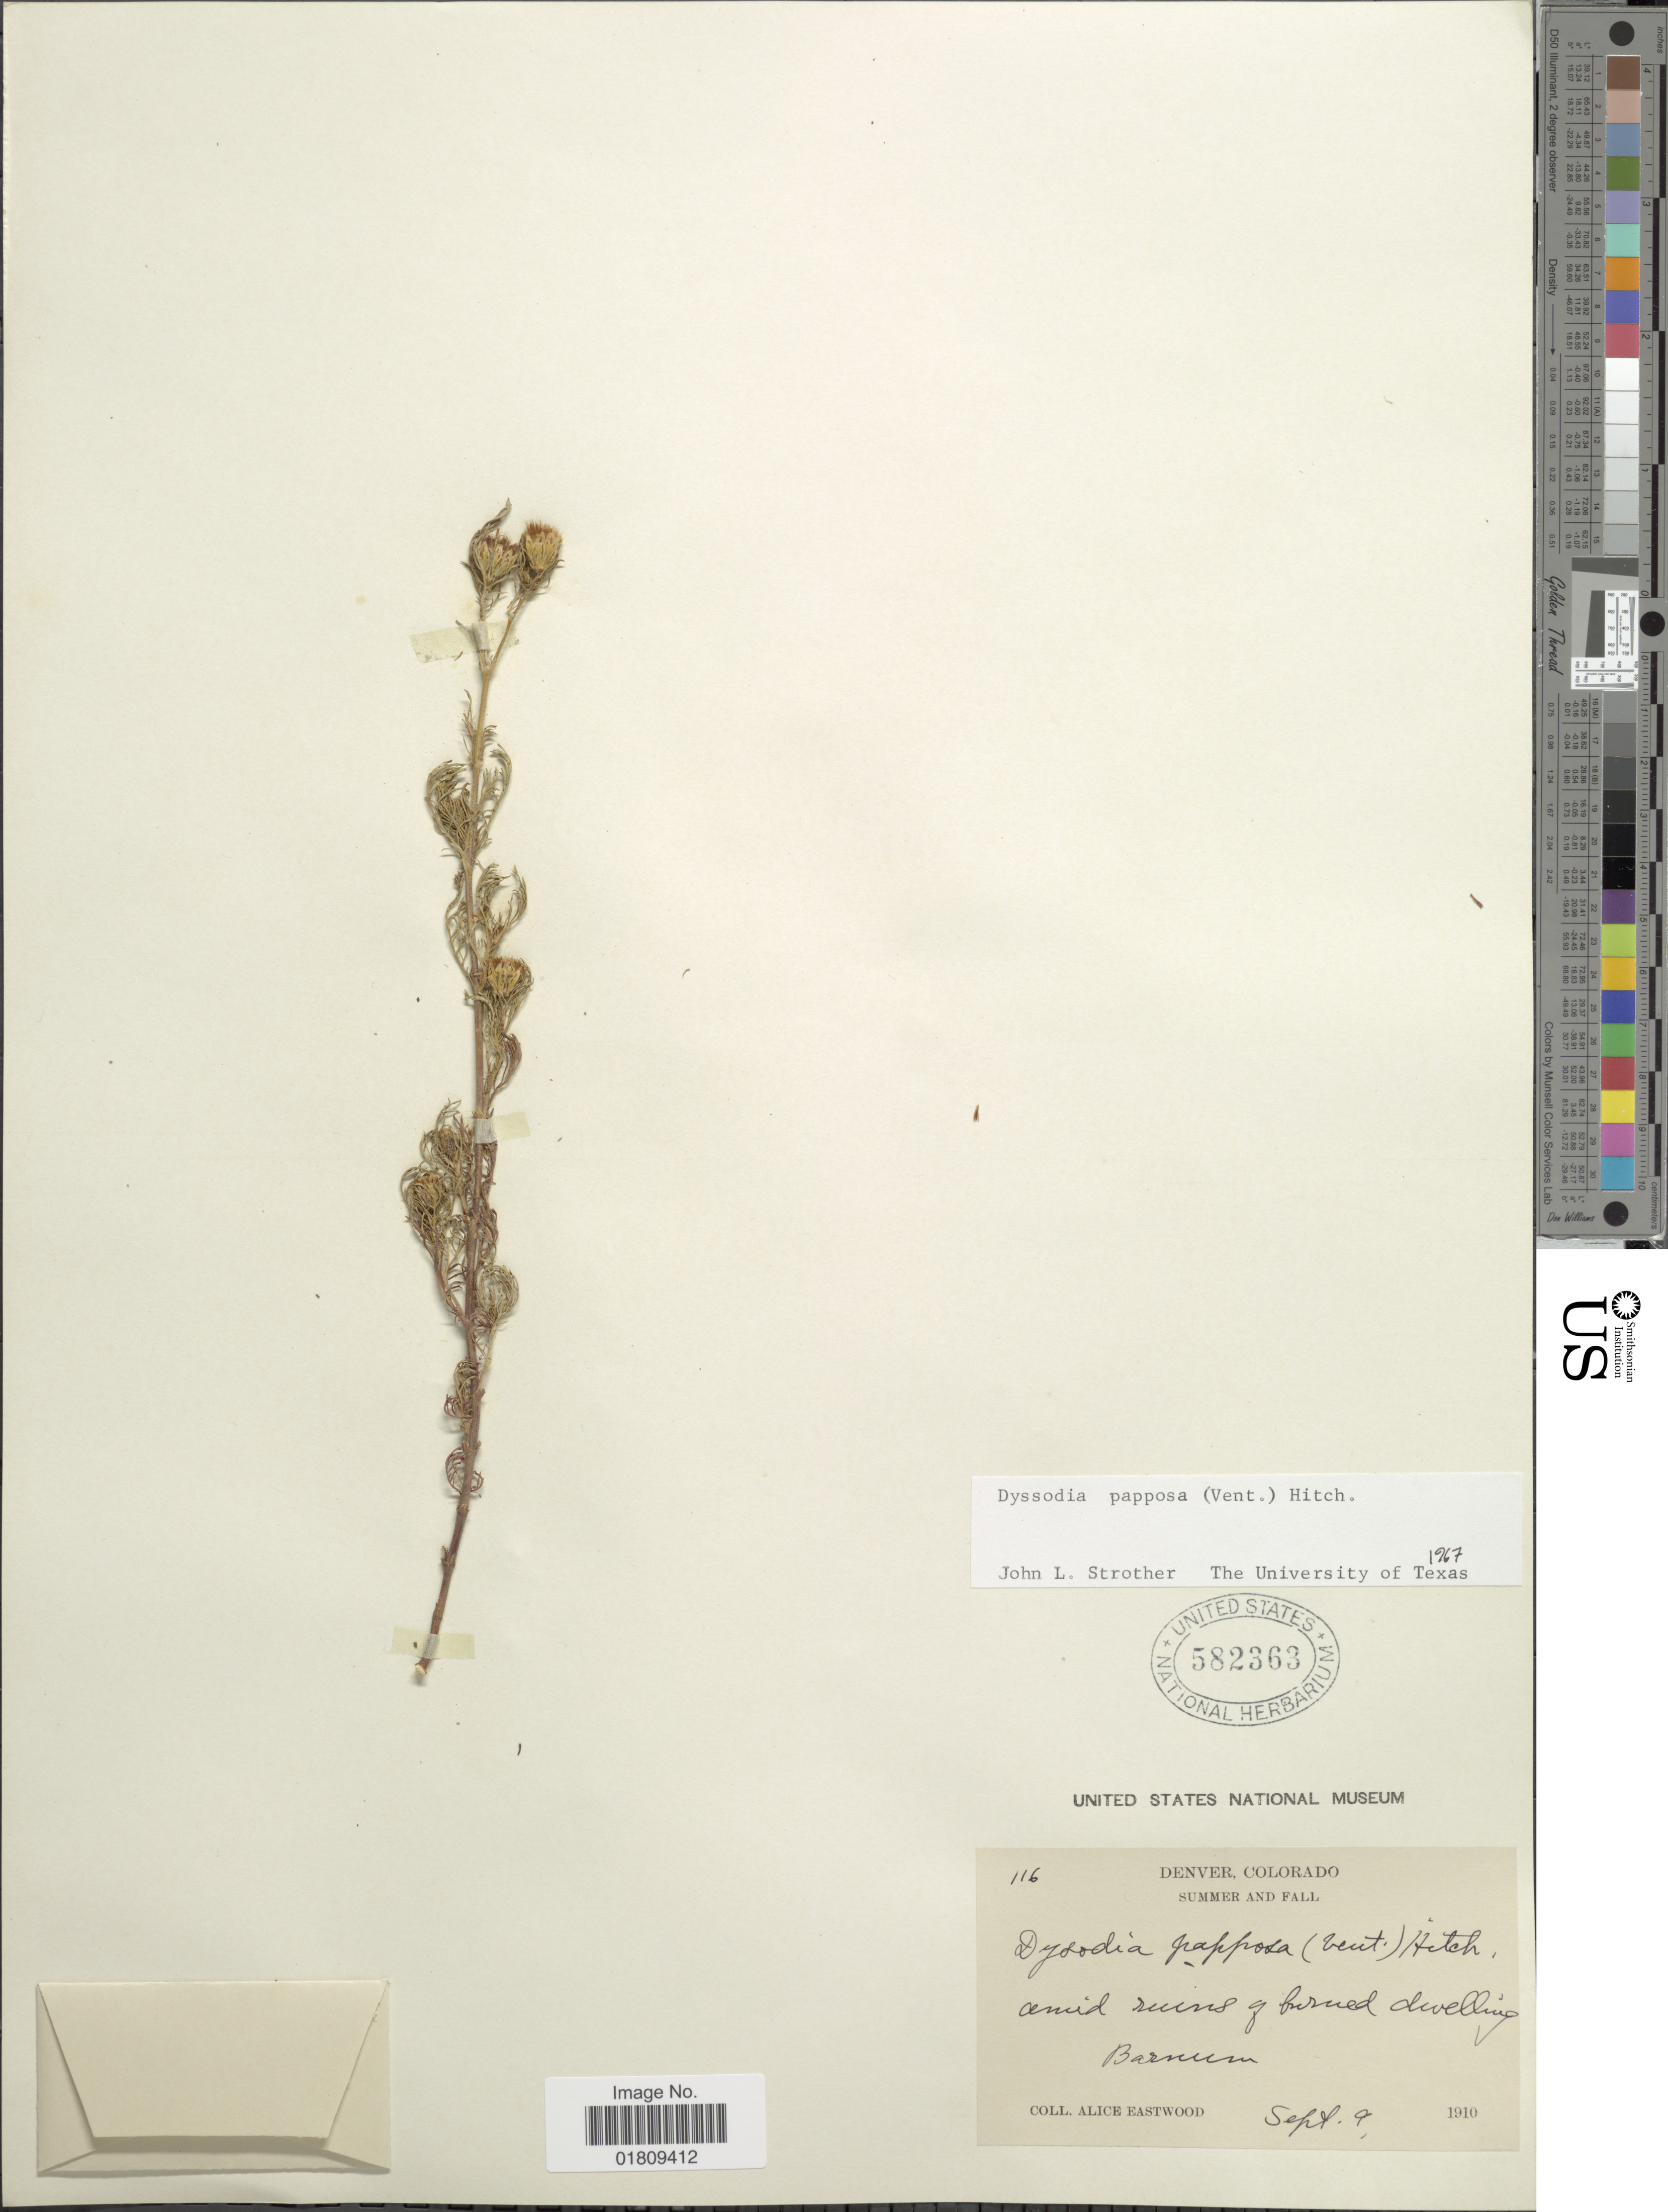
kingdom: Plantae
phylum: Tracheophyta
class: Magnoliopsida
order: Asterales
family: Asteraceae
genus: Dyssodia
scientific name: Dyssodia papposa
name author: (Vent.) Hitchc.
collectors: A. Eastwood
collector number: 116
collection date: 1910-09-09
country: United States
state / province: Colorado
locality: Denver, Summer and Fall, amid ruins develling Barnum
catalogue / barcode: US 582363